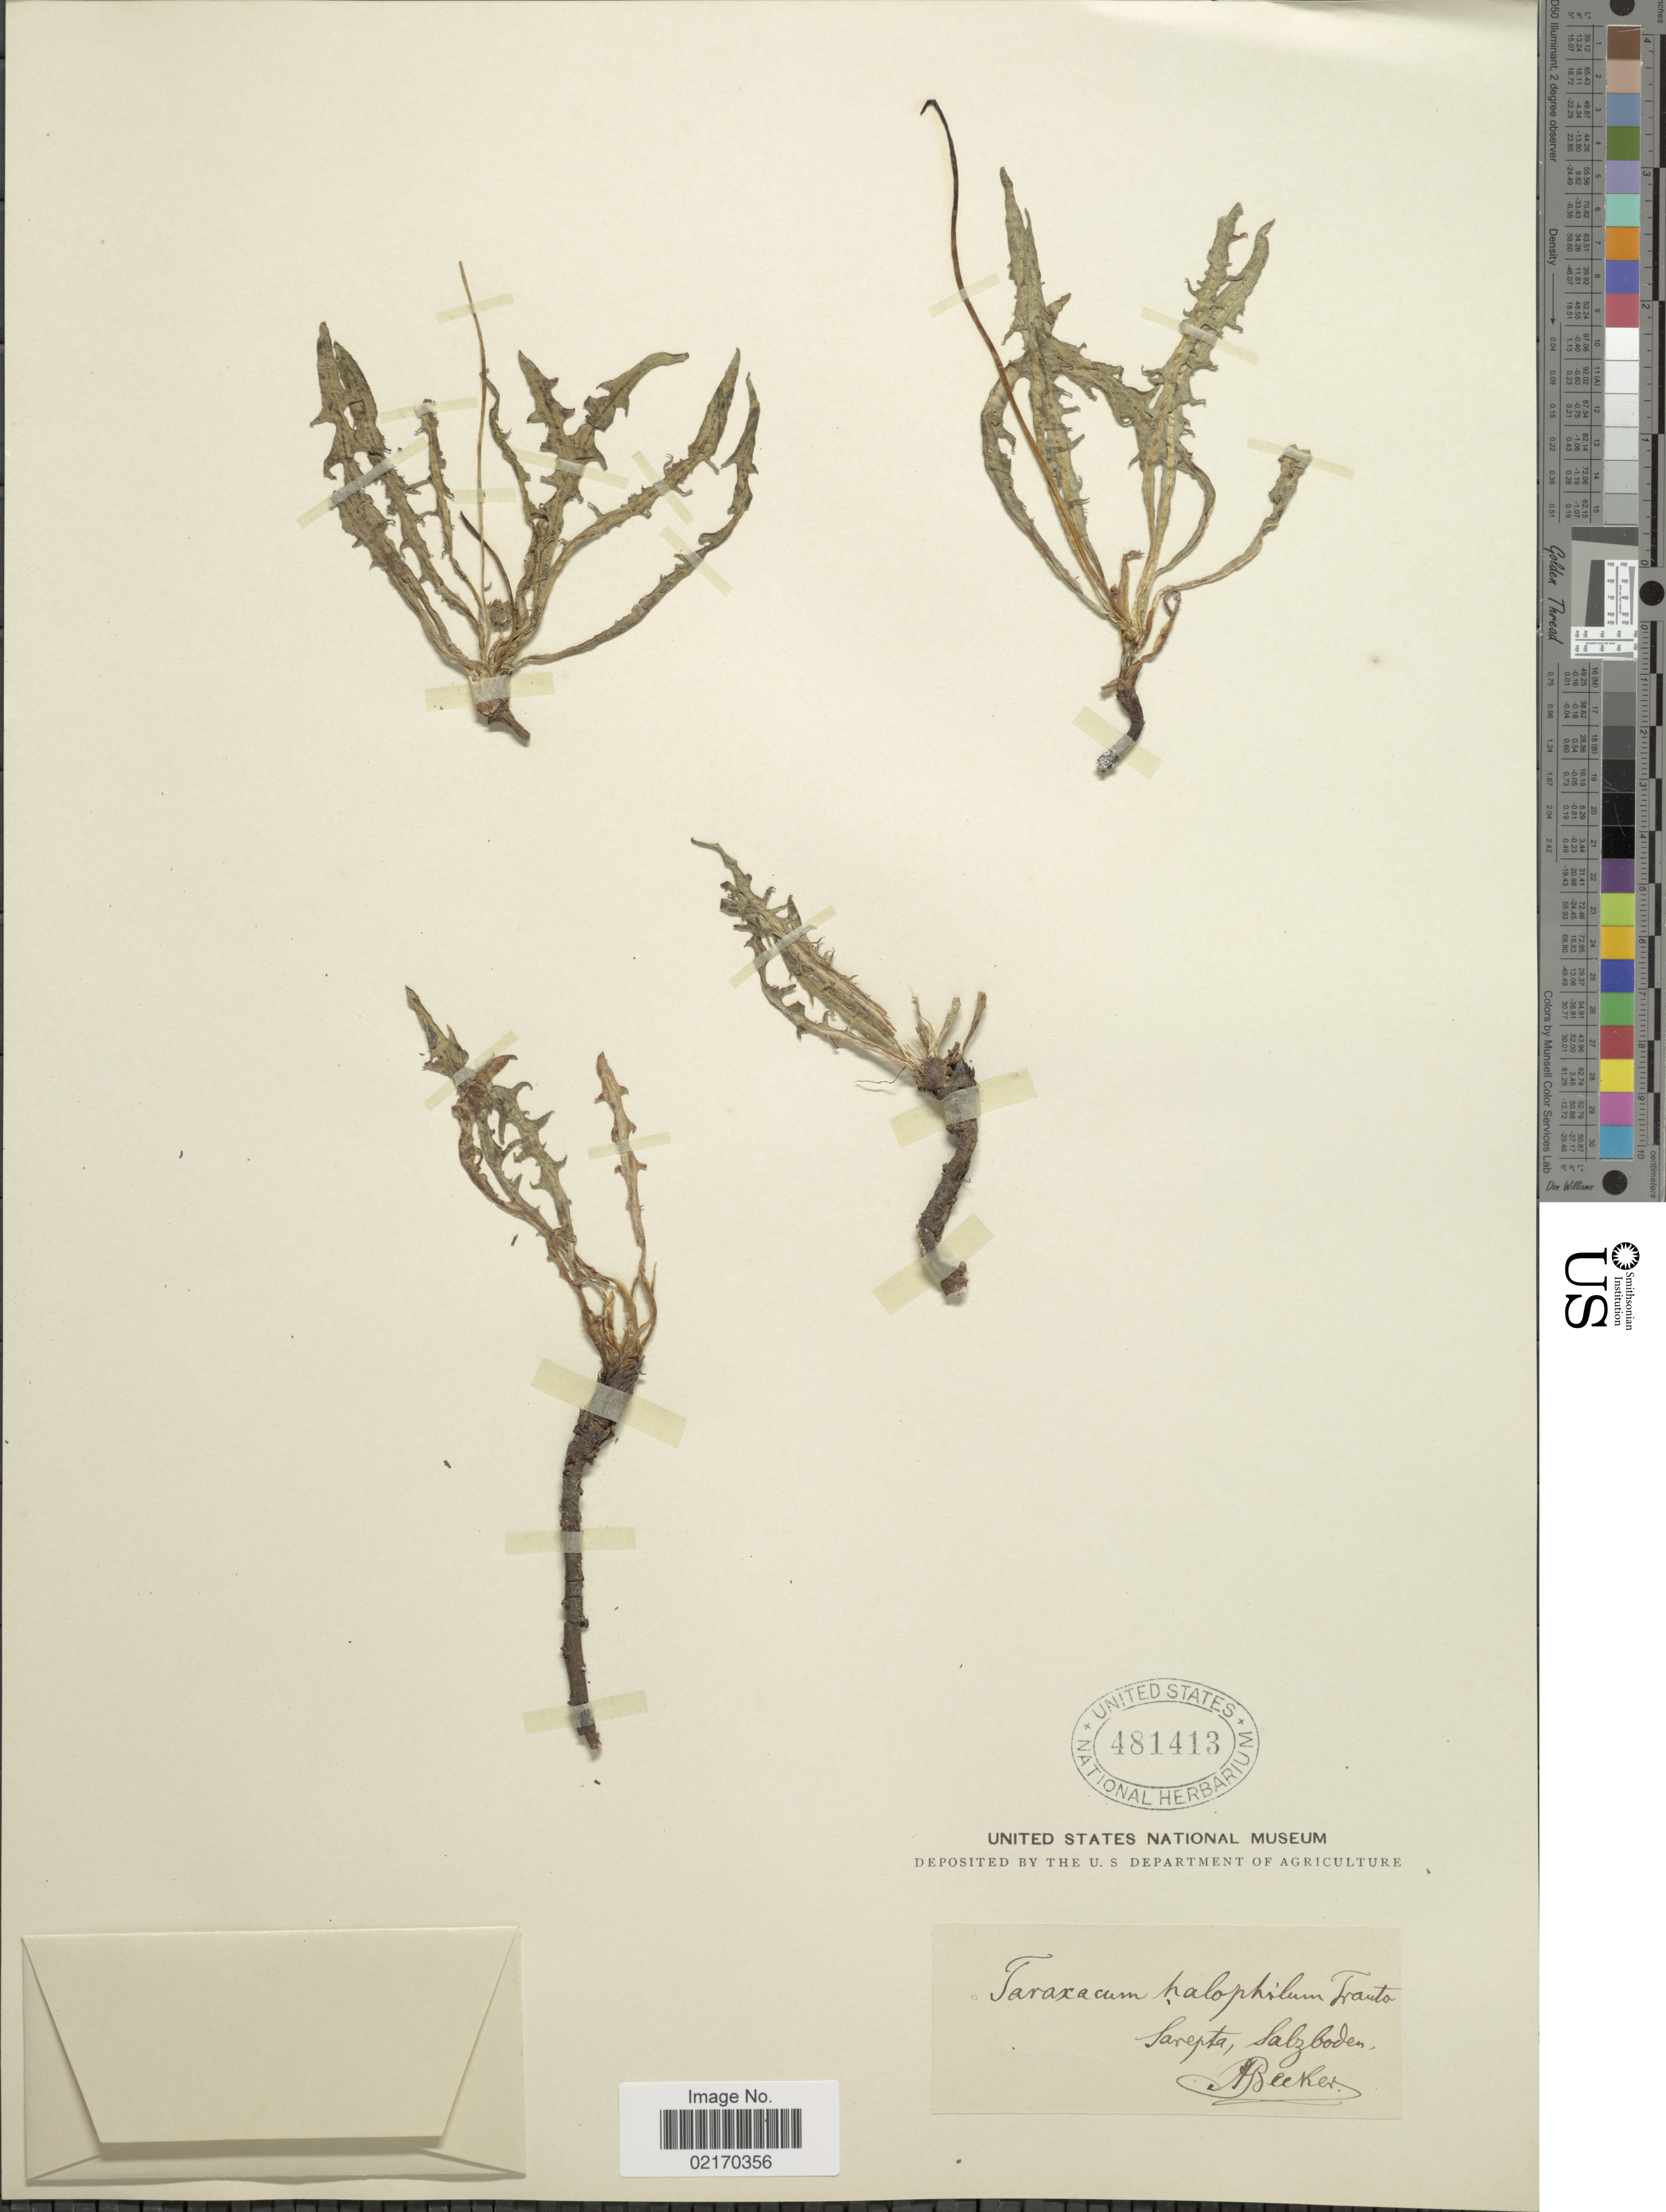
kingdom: Plantae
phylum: Tracheophyta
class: Magnoliopsida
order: Asterales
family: Asteraceae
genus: Taraxacum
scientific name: Taraxacum halophilum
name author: Regel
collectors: A. Becker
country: Russian Federation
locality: Sarepta, Salzbodem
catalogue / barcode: US 481413